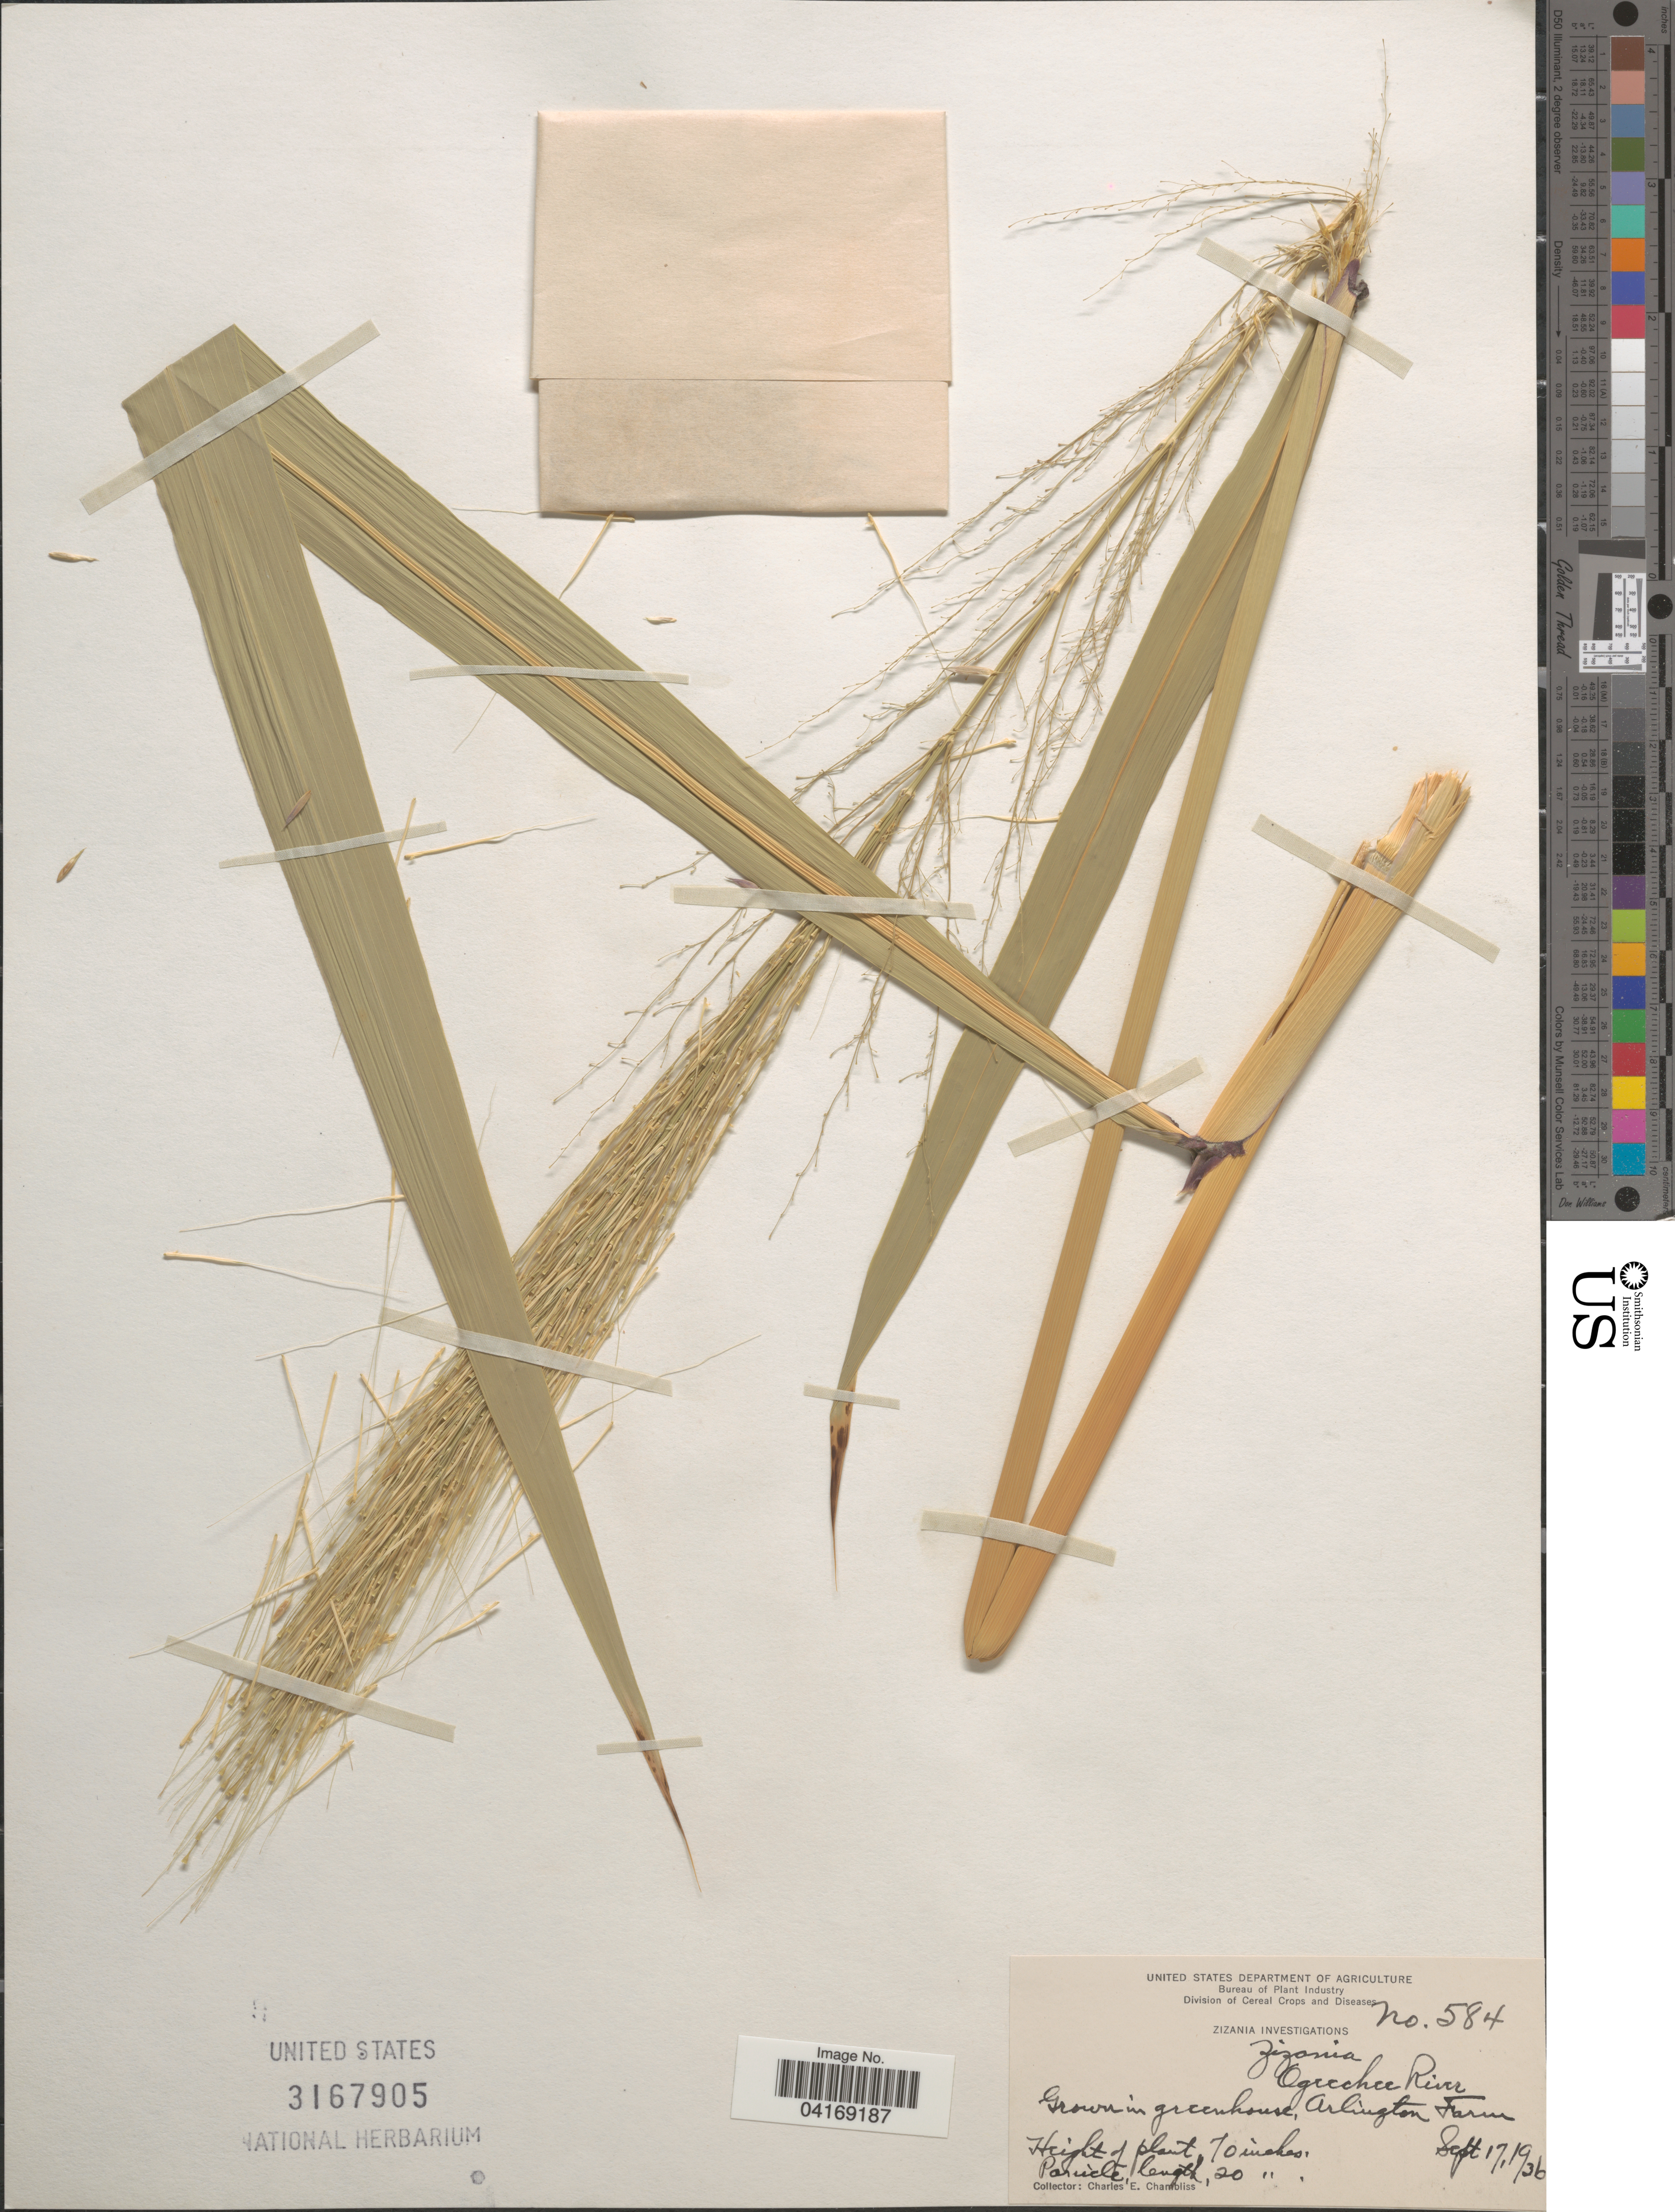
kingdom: Plantae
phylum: Tracheophyta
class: Liliopsida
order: Poales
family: Poaceae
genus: Zizania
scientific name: Zizania sp.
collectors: C. Chambliss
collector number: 584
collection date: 1936-09-17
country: United States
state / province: Virginia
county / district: Arlington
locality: In greenhouse, Arlington Farm.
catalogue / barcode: US 3167905